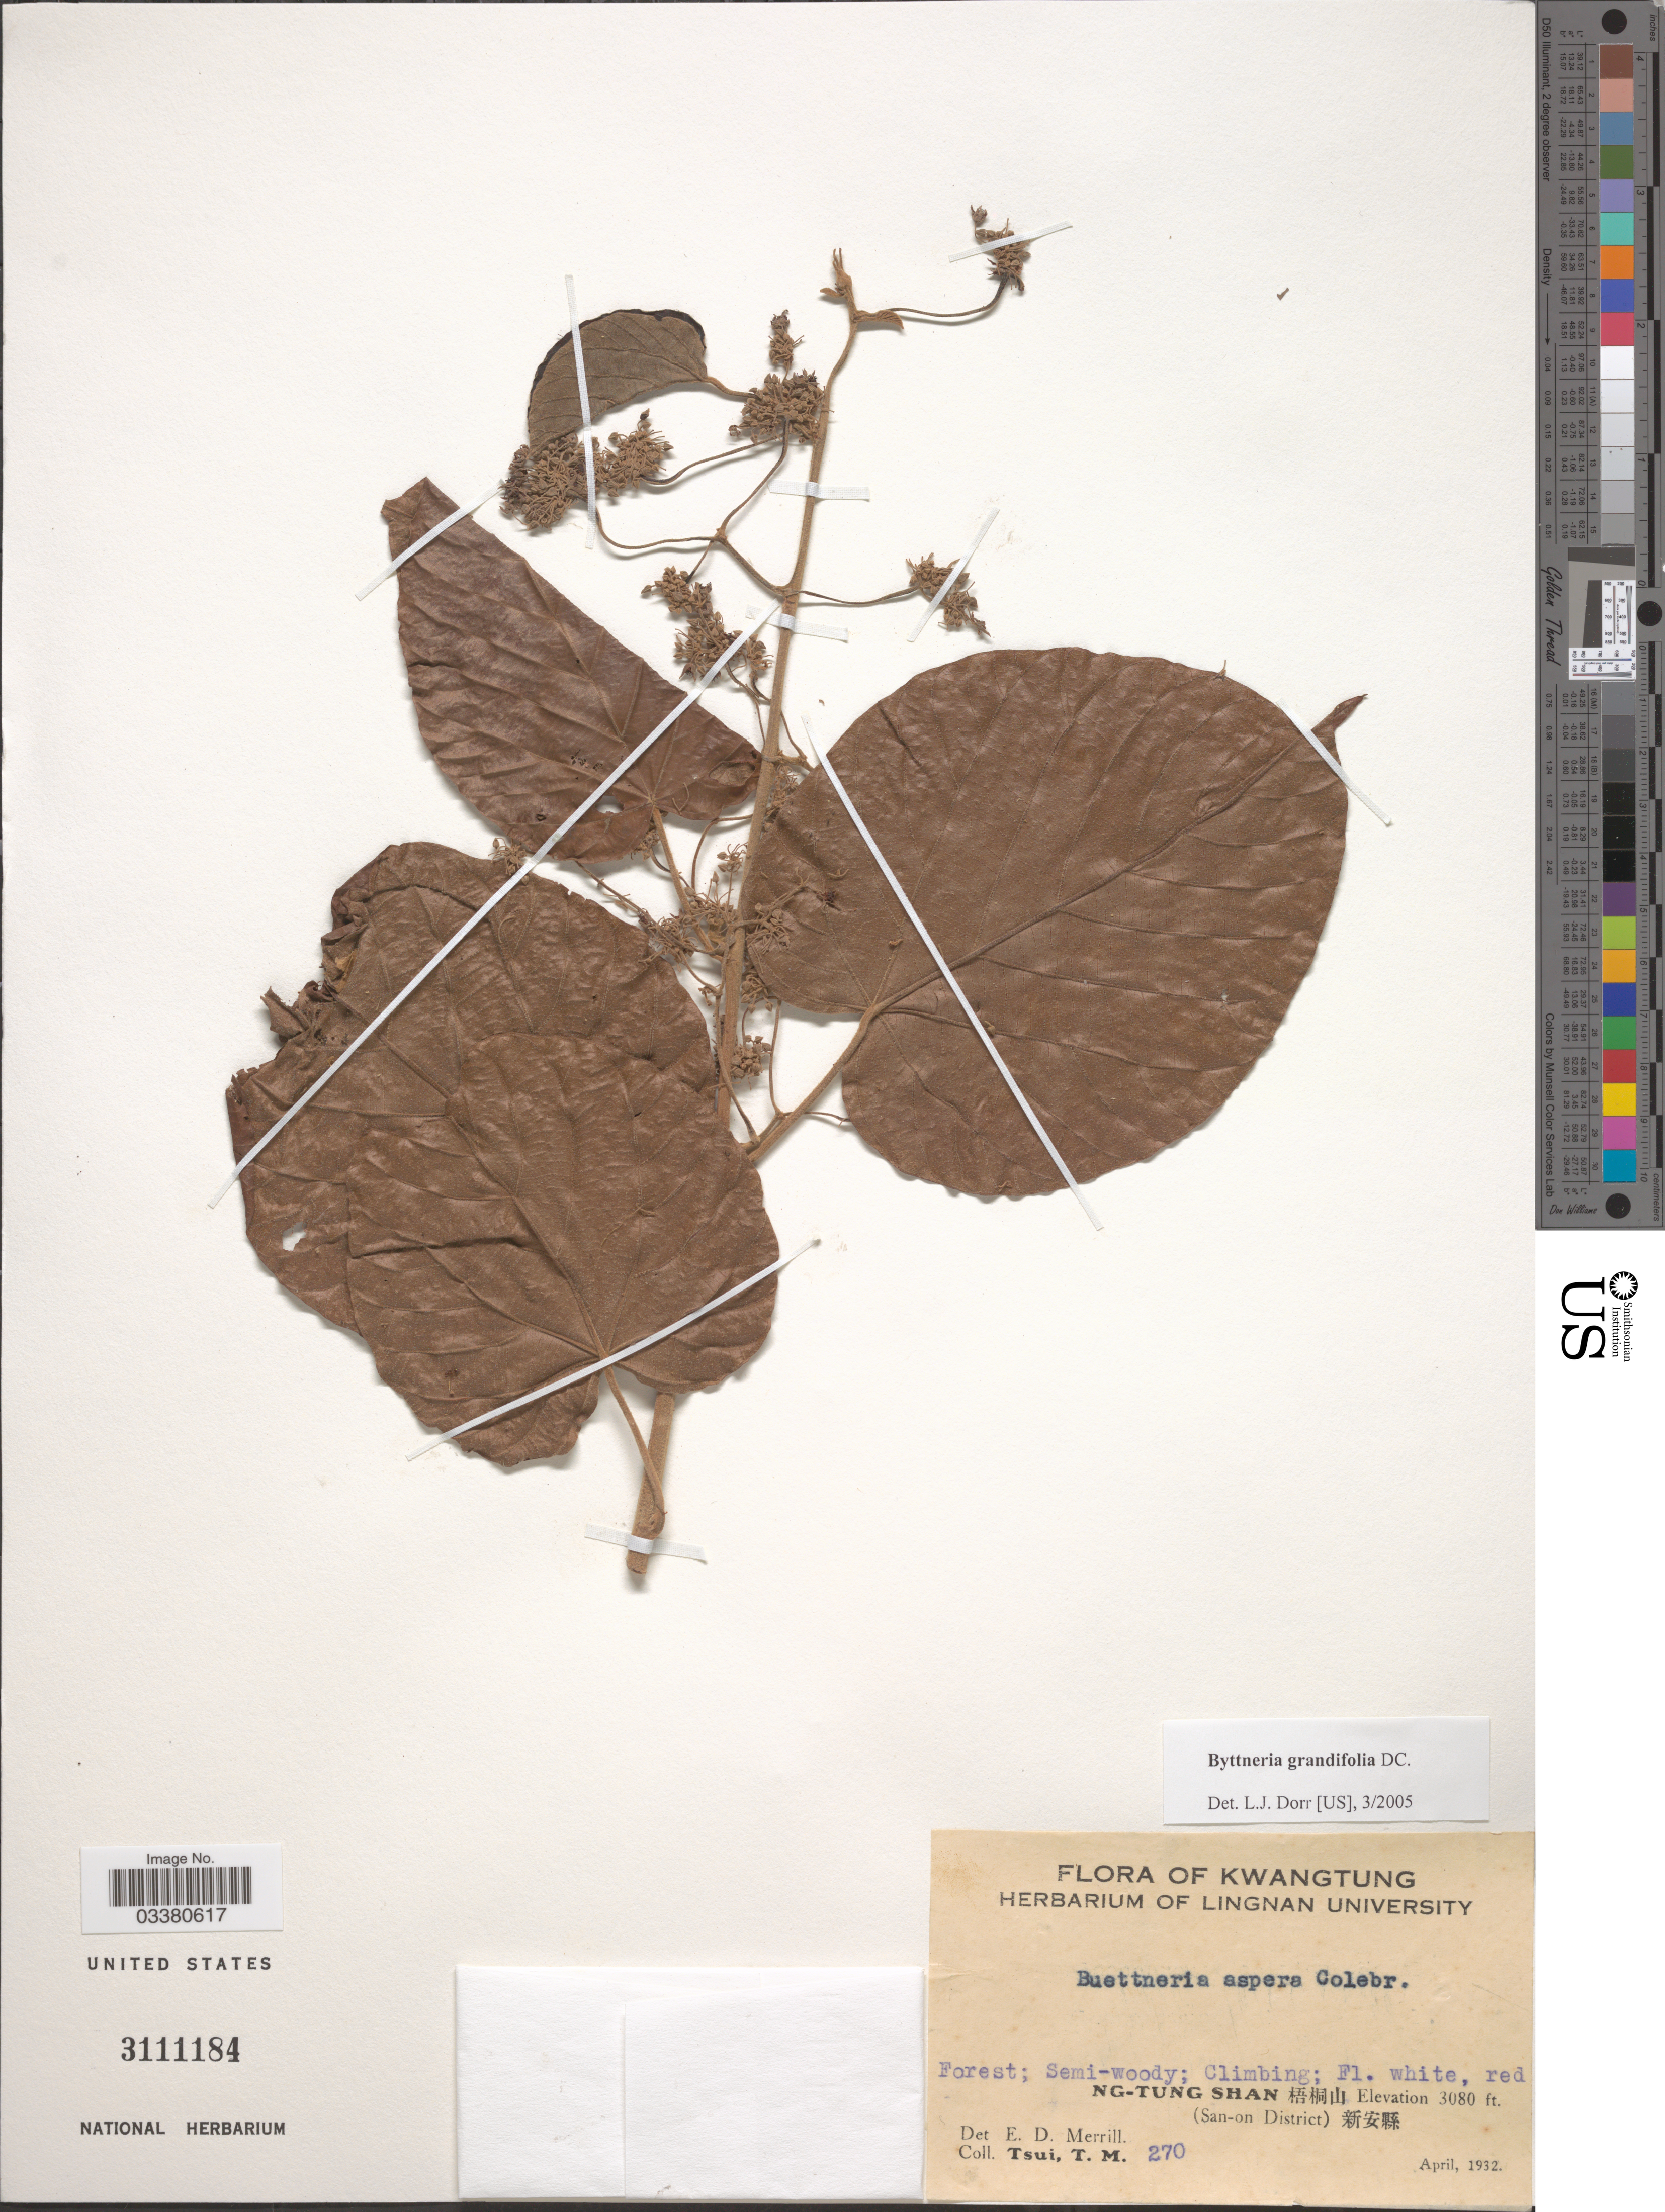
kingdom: Plantae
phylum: Tracheophyta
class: Magnoliopsida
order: Malvales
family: Malvaceae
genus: Byttneria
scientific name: Byttneria grandifolia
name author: DC.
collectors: T. Tsui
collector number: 270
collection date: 1932-04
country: China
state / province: Guangdong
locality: Kwatung.Ng-tung Shan (San-on District) .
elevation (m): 939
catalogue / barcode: US 3111184